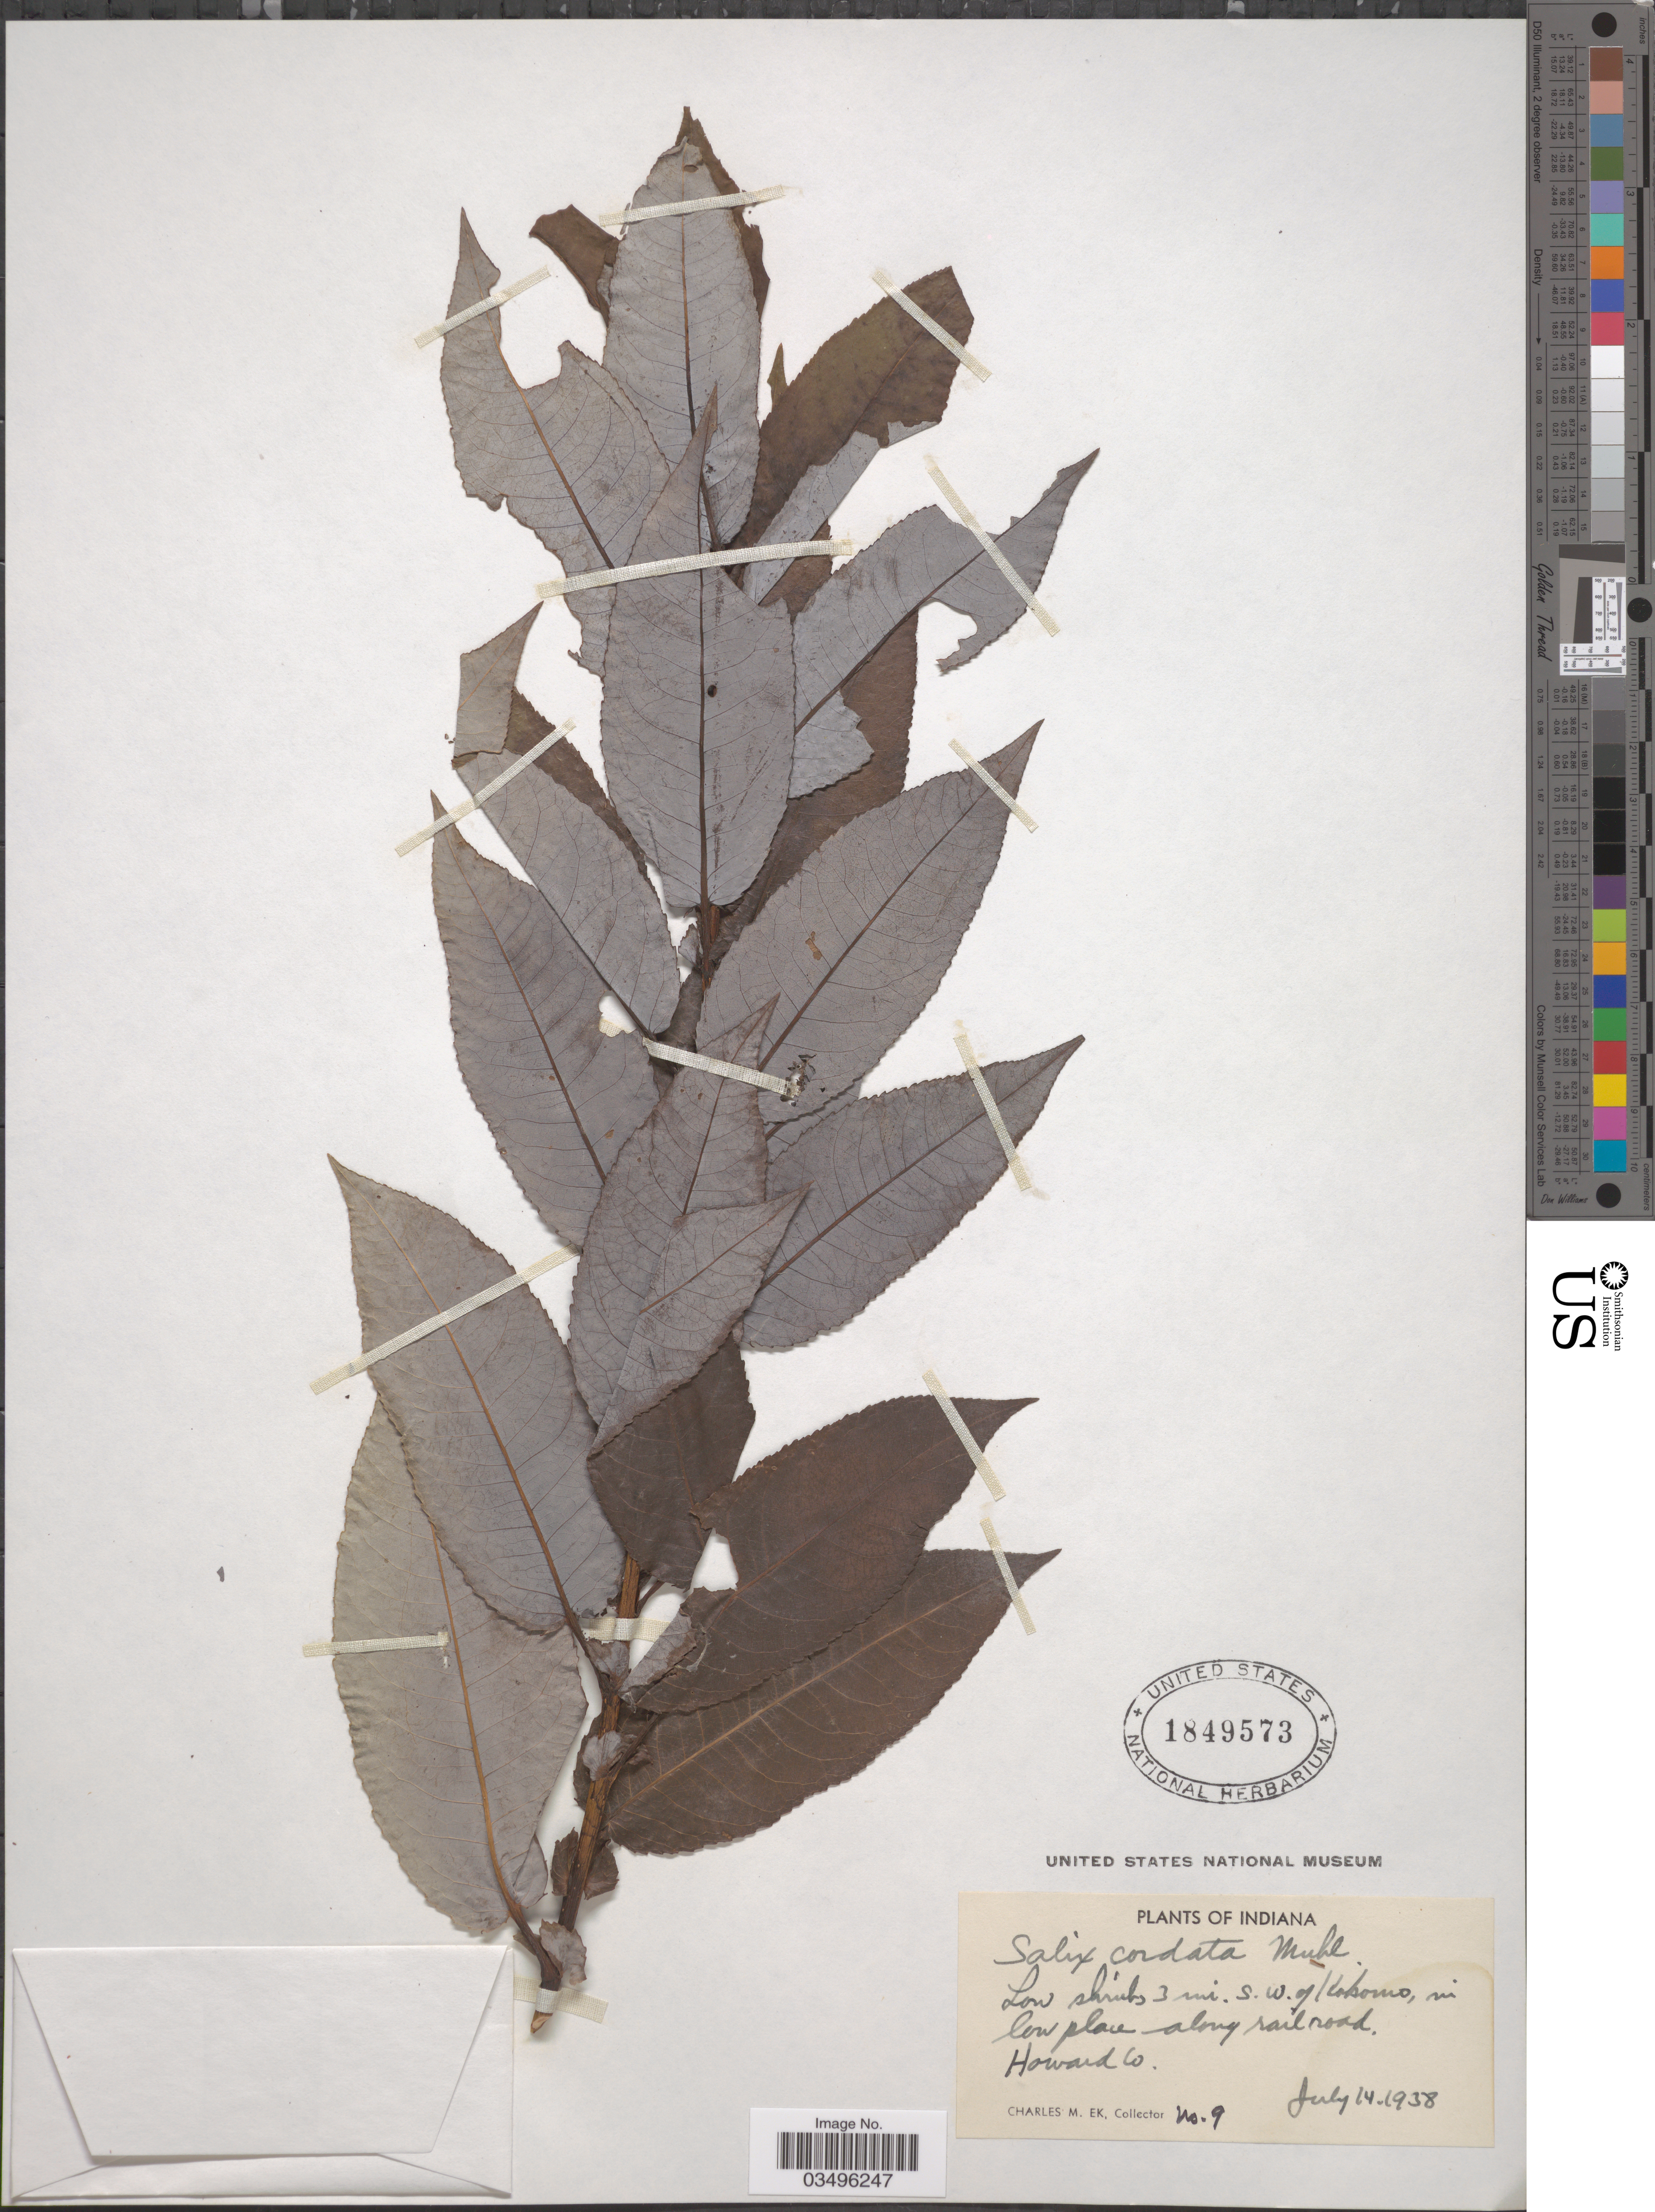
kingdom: Plantae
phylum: Tracheophyta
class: Magnoliopsida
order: Malpighiales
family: Salicaceae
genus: Salix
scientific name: Salix cordata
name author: Michx.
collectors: C. Ek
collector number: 9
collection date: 1938-07-14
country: United States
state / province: Indiana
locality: Low shrubs 3 mi. S.W. of Kokomo, in low place along rail road. Howard Co.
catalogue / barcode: US 1849573